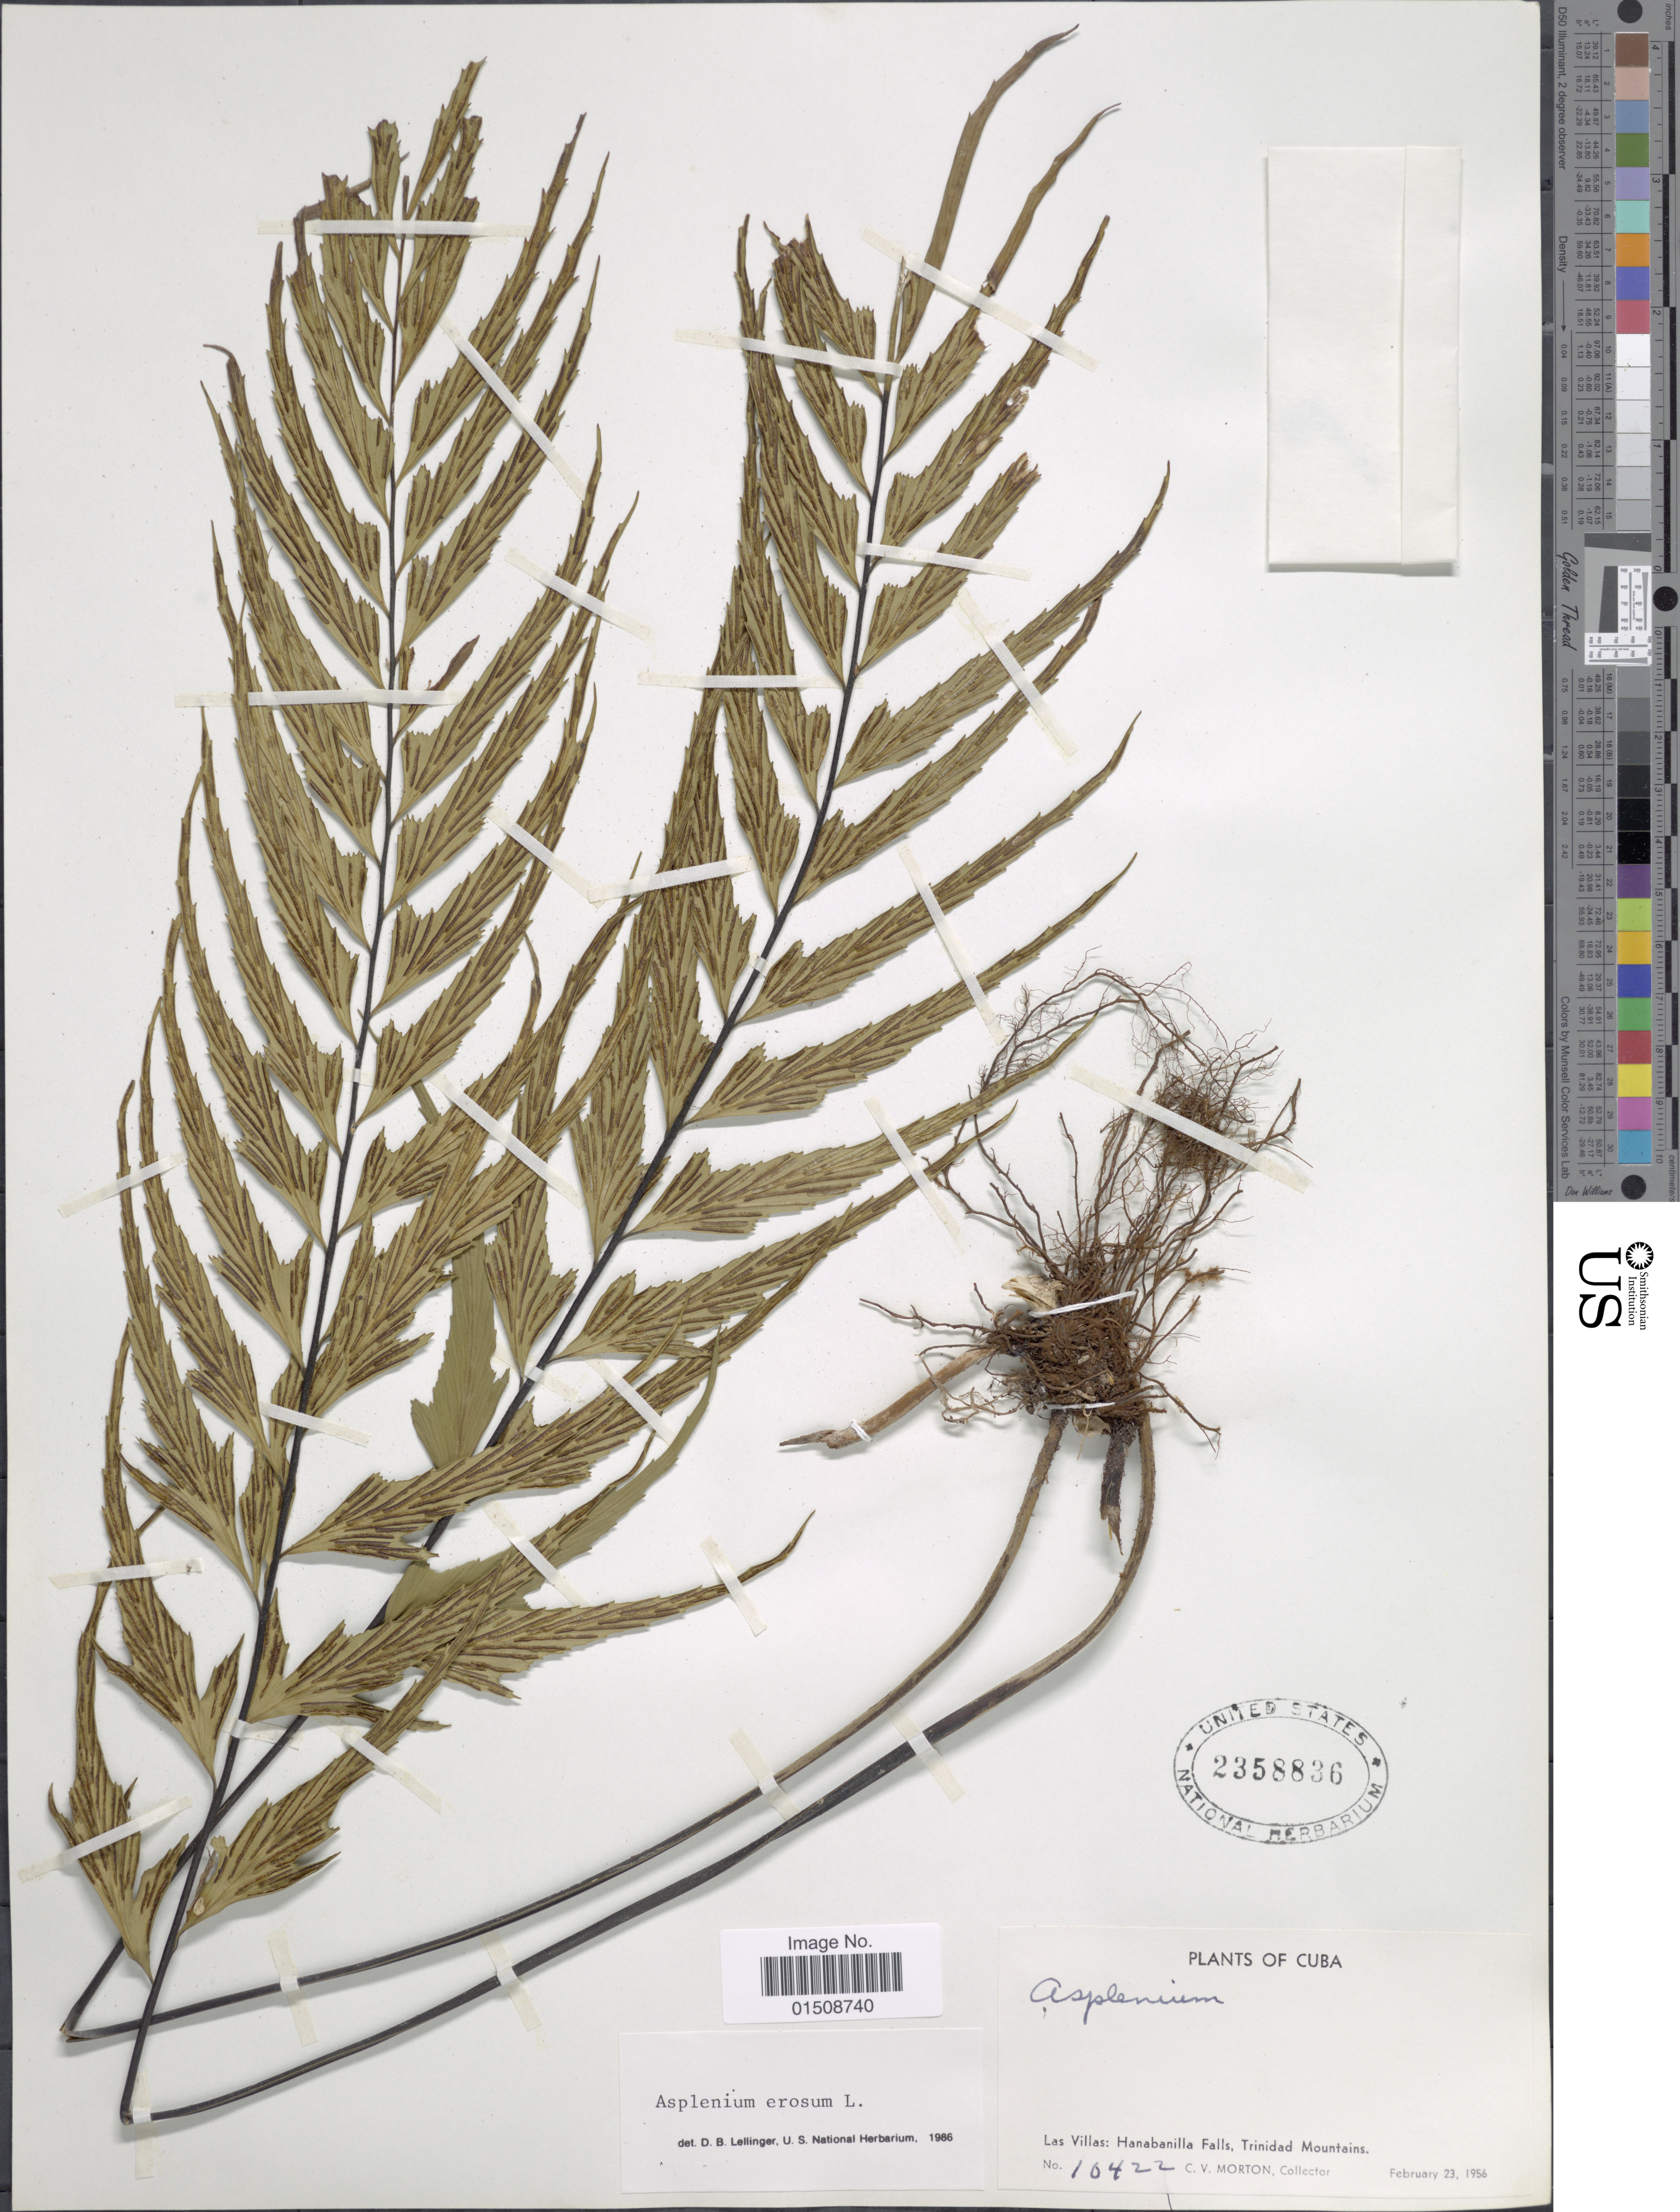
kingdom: Plantae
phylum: Tracheophyta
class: Polypodiopsida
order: Polypodiales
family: Aspleniaceae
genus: Asplenium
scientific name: Asplenium erosum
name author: L.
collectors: C. V. Morton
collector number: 10422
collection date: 1956-02-23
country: Cuba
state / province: Las Villas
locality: Hanabanilla Falls, Trinidad Mountains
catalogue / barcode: US 2358836